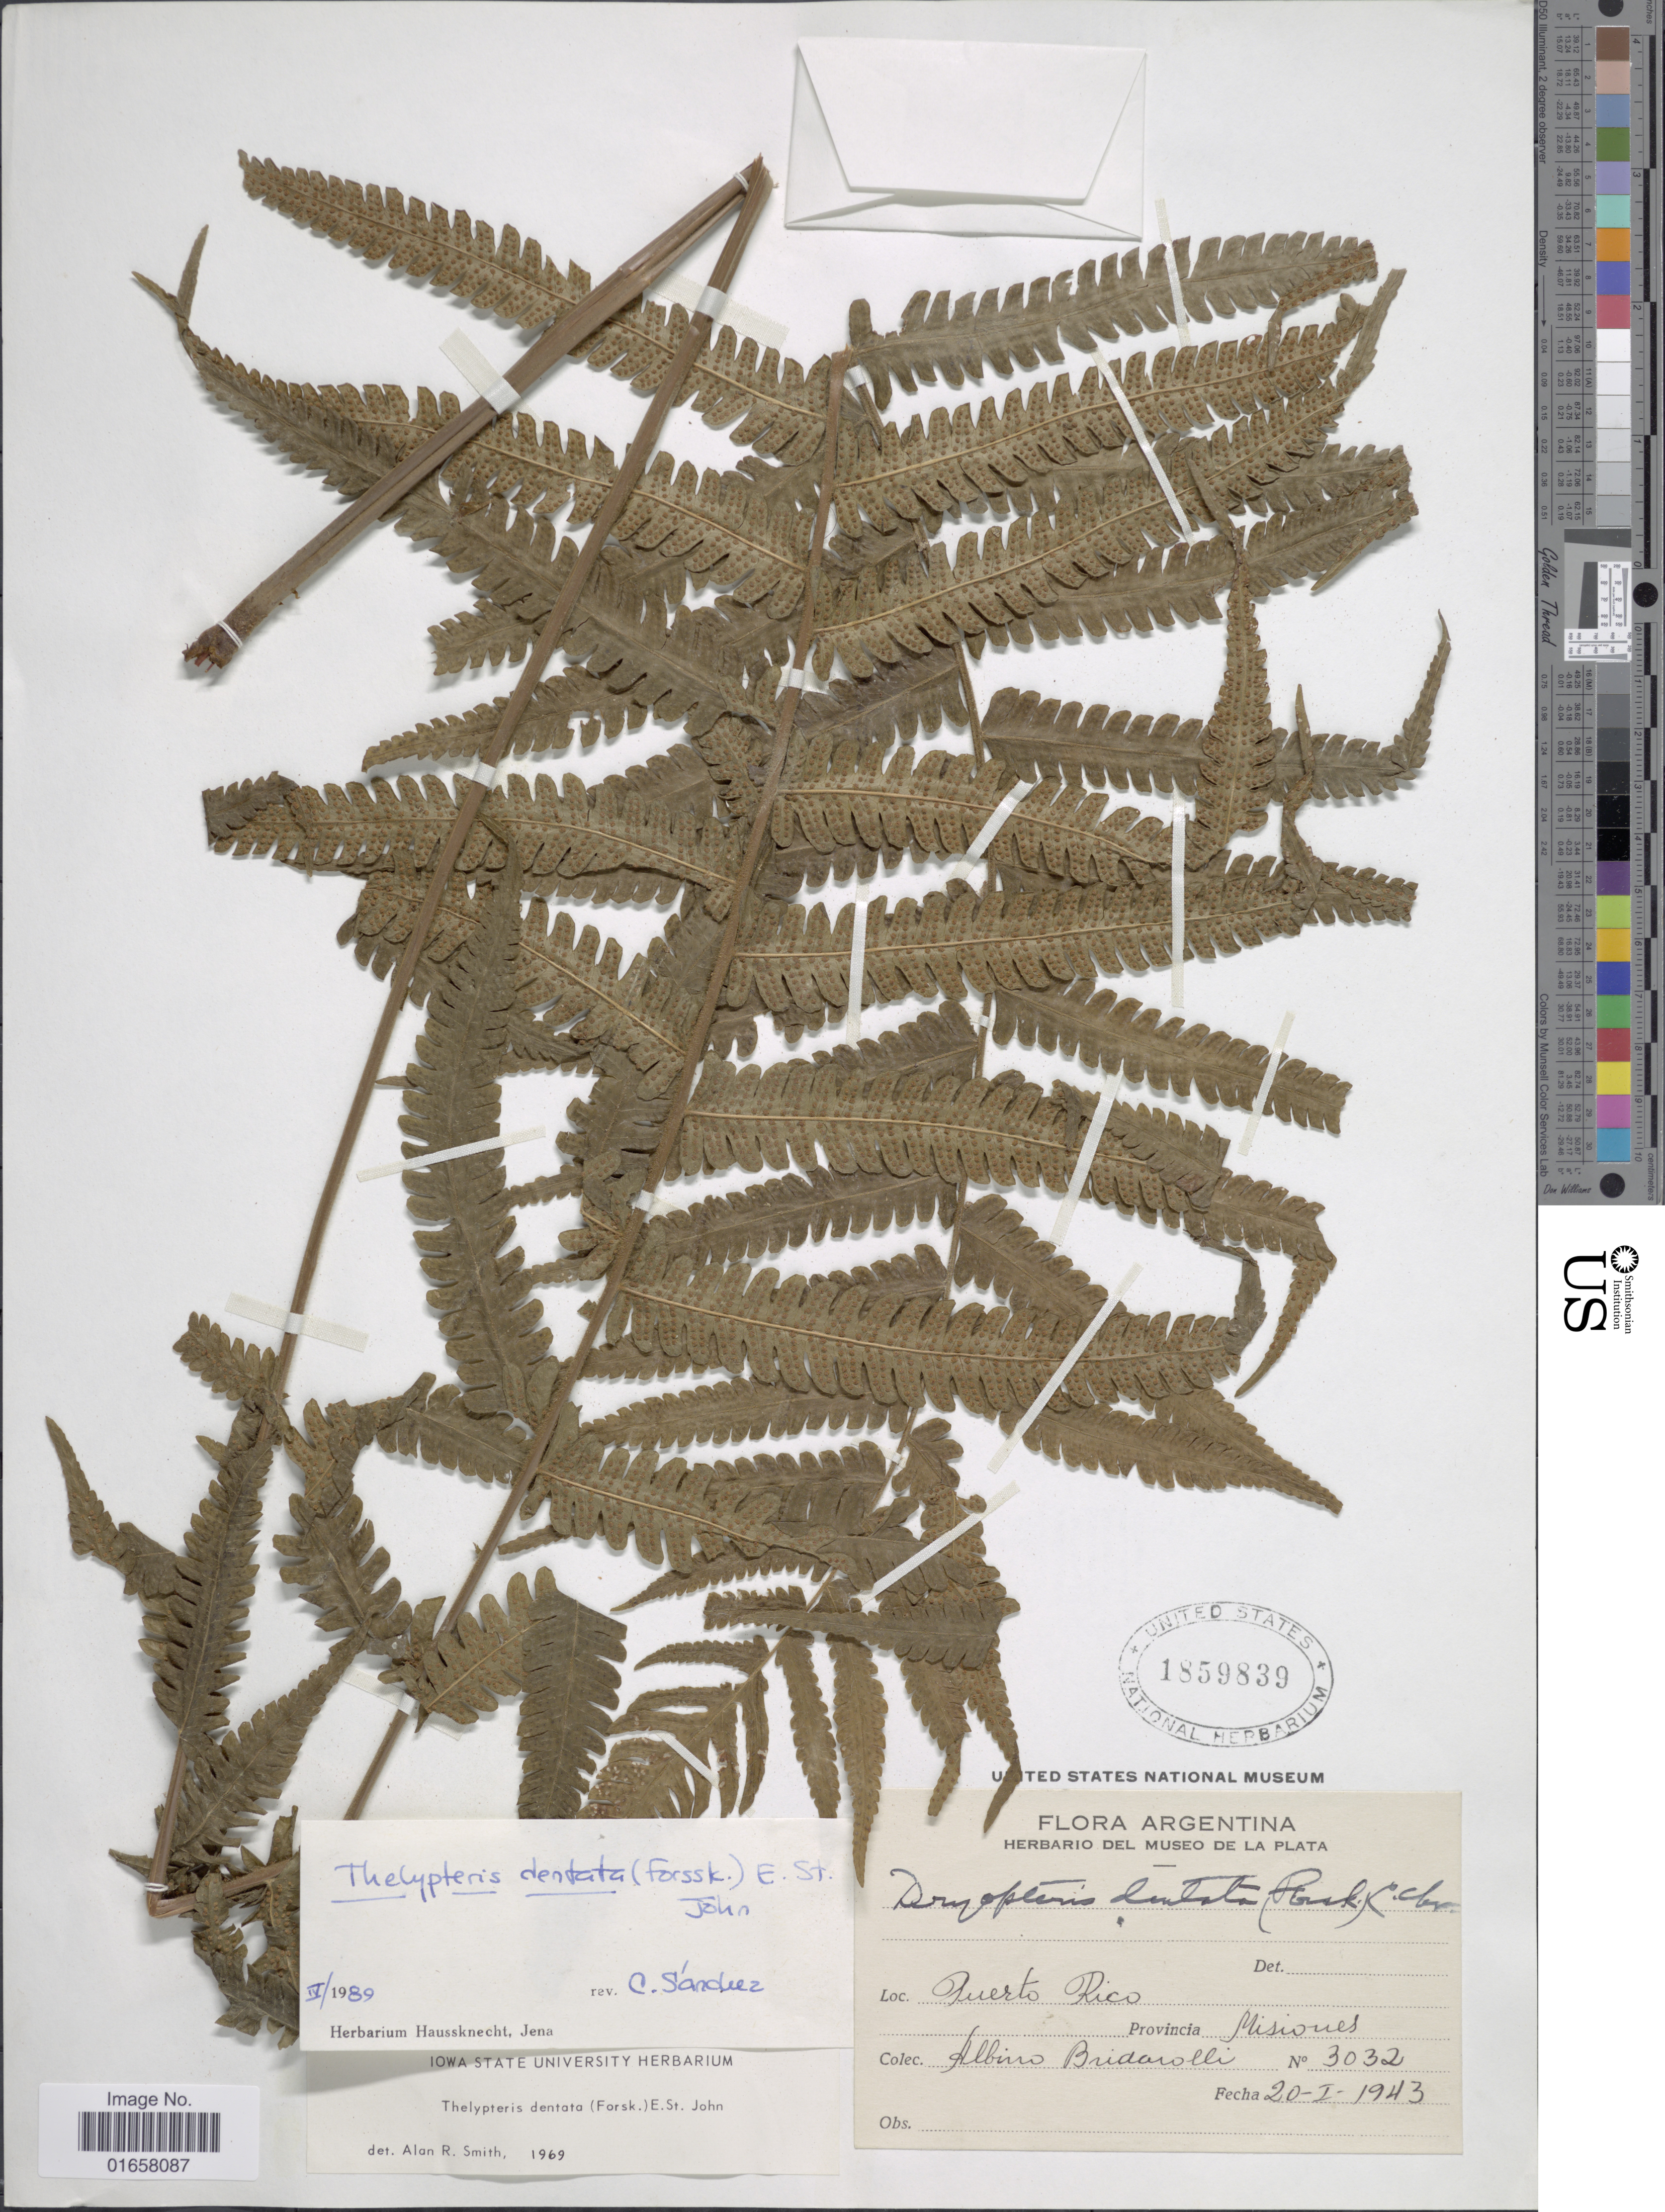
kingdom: Plantae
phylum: Tracheophyta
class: Polypodiopsida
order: Polypodiales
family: Thelypteridaceae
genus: Christella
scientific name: Christella dentata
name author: (Forssk.) Brownsey & Jermy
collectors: A. Bridarolli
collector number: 3032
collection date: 1943-01-20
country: Argentina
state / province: Misiones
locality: Argentina, Loc.: Puerto Rica, Provincia: Misiones.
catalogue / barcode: US 1859839